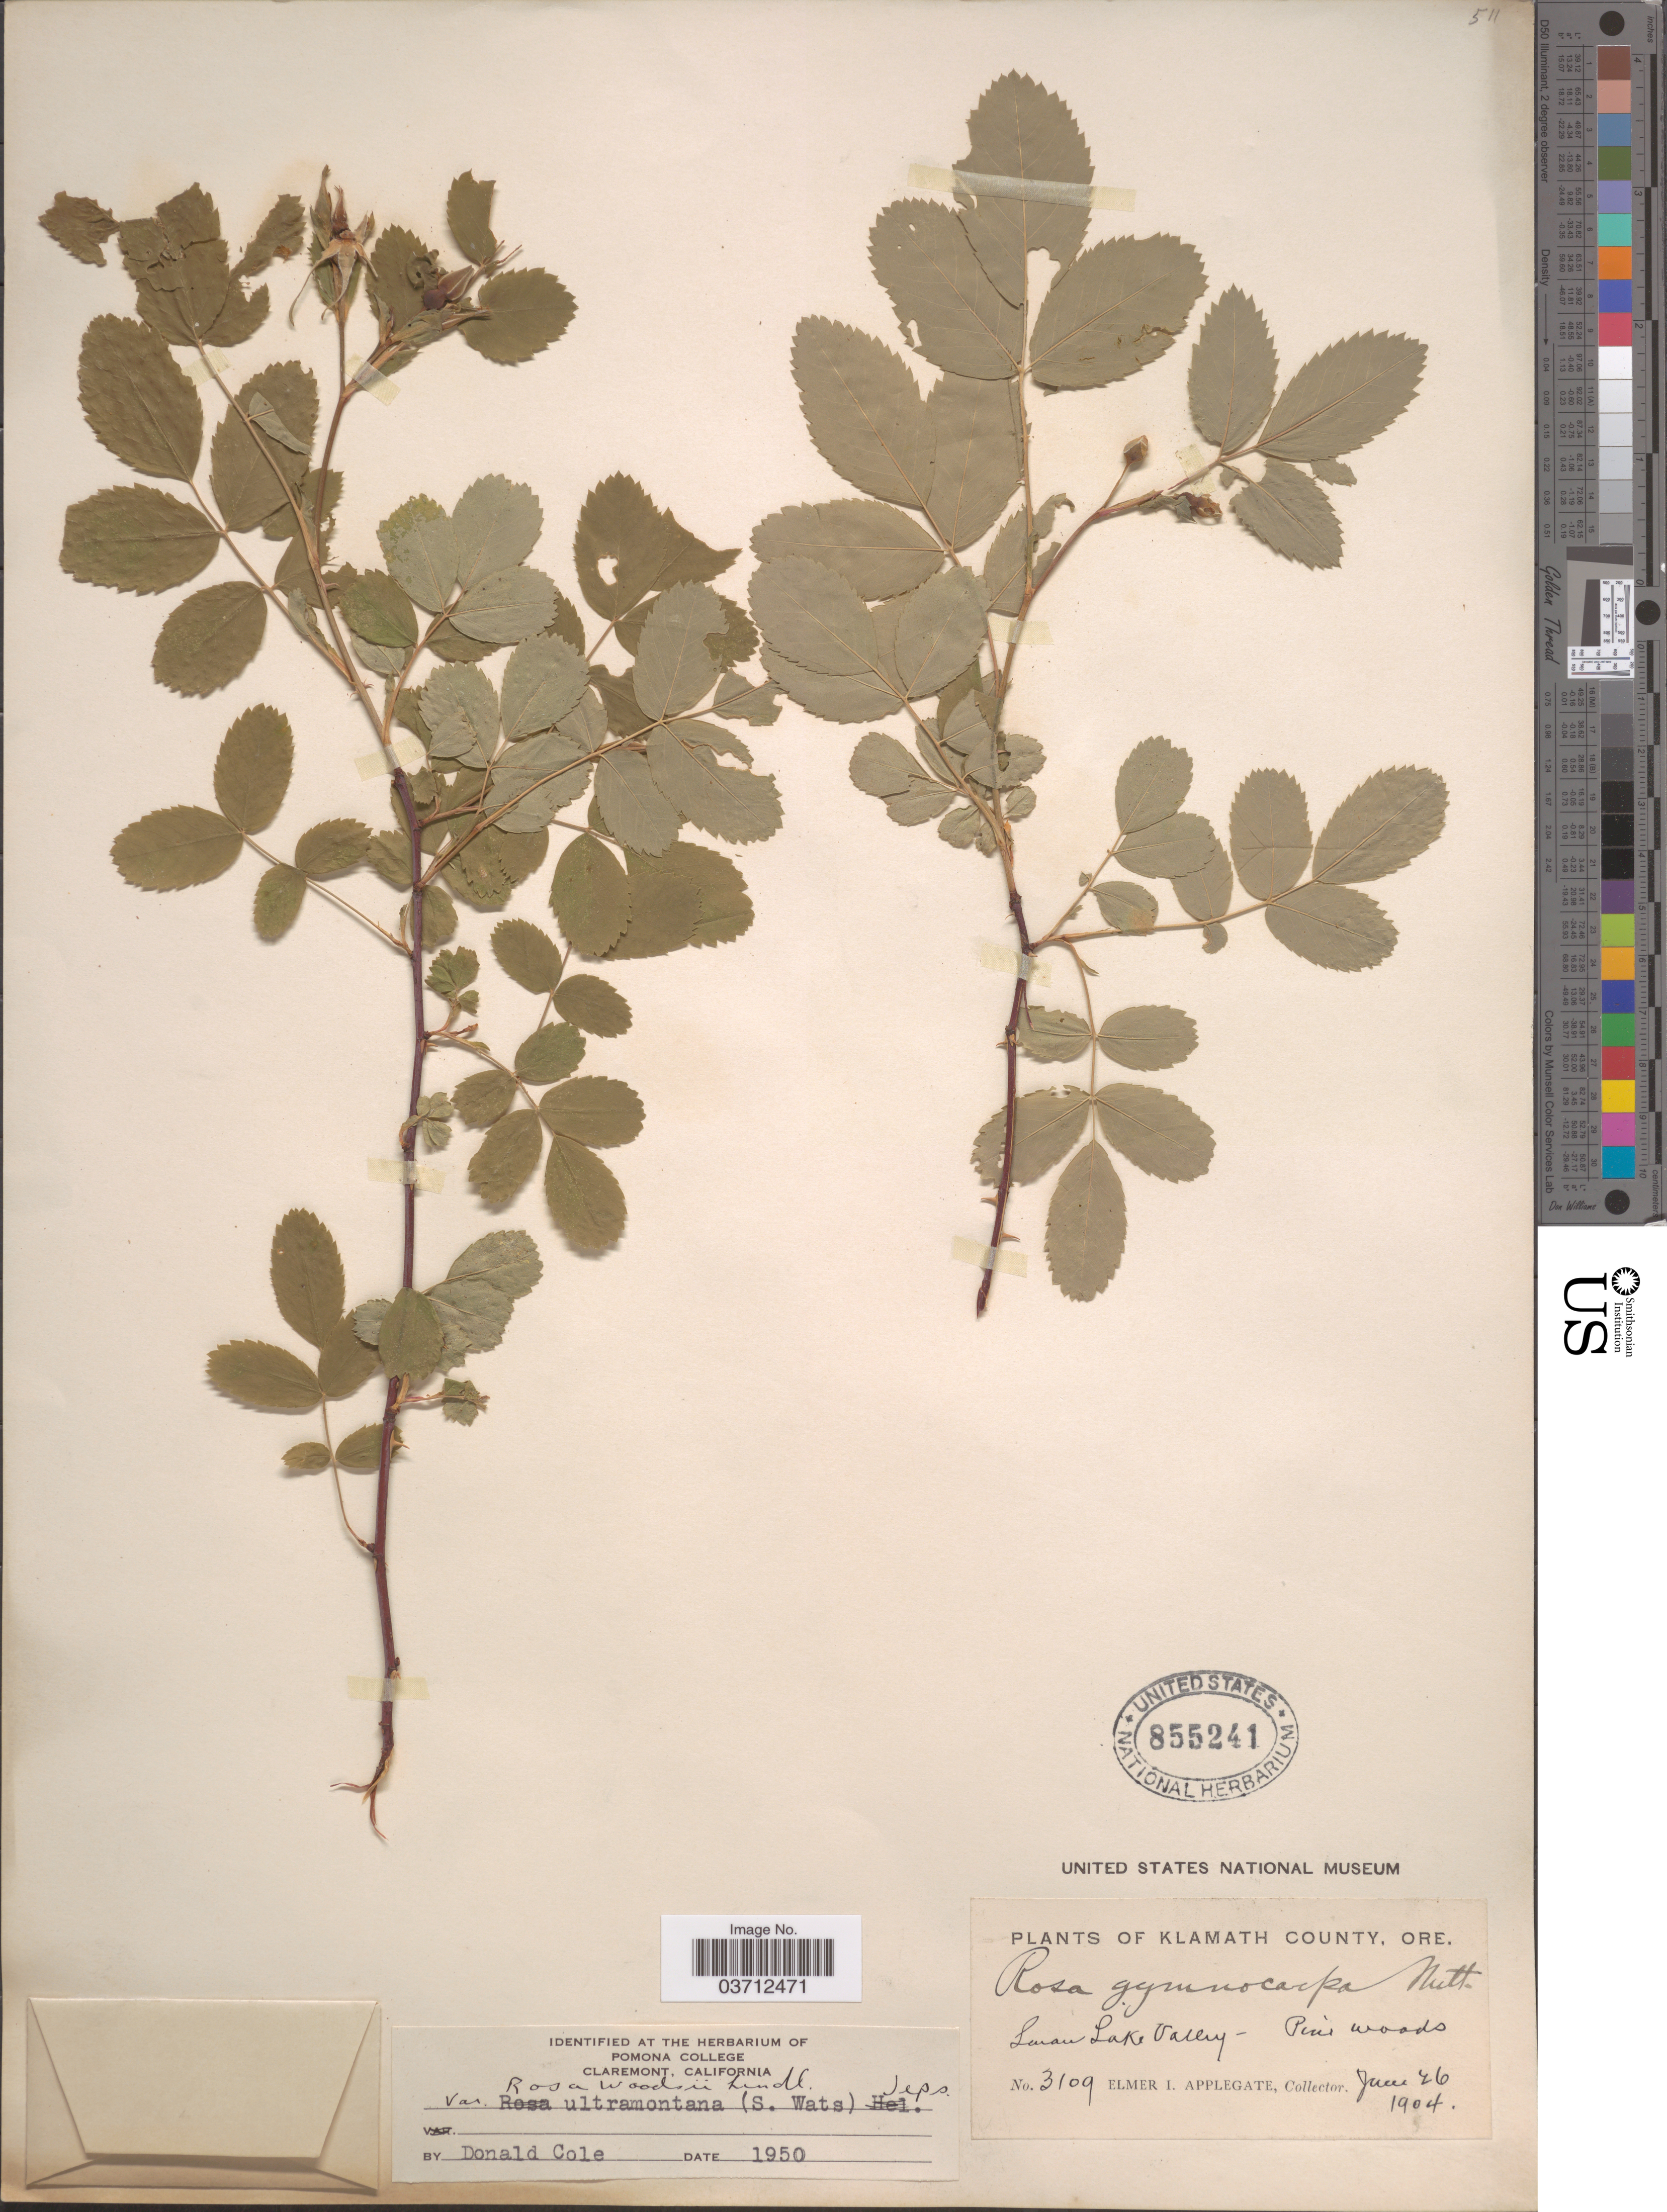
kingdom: Plantae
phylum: Tracheophyta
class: Magnoliopsida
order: Rosales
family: Rosaceae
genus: Rosa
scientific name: Rosa woodsii var. ultramontana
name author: Lindl.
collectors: E. I. Applegate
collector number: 3109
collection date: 1904-06-16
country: United States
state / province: Oregon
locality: Klamath County. Swan Lake Valley.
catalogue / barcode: US 855241